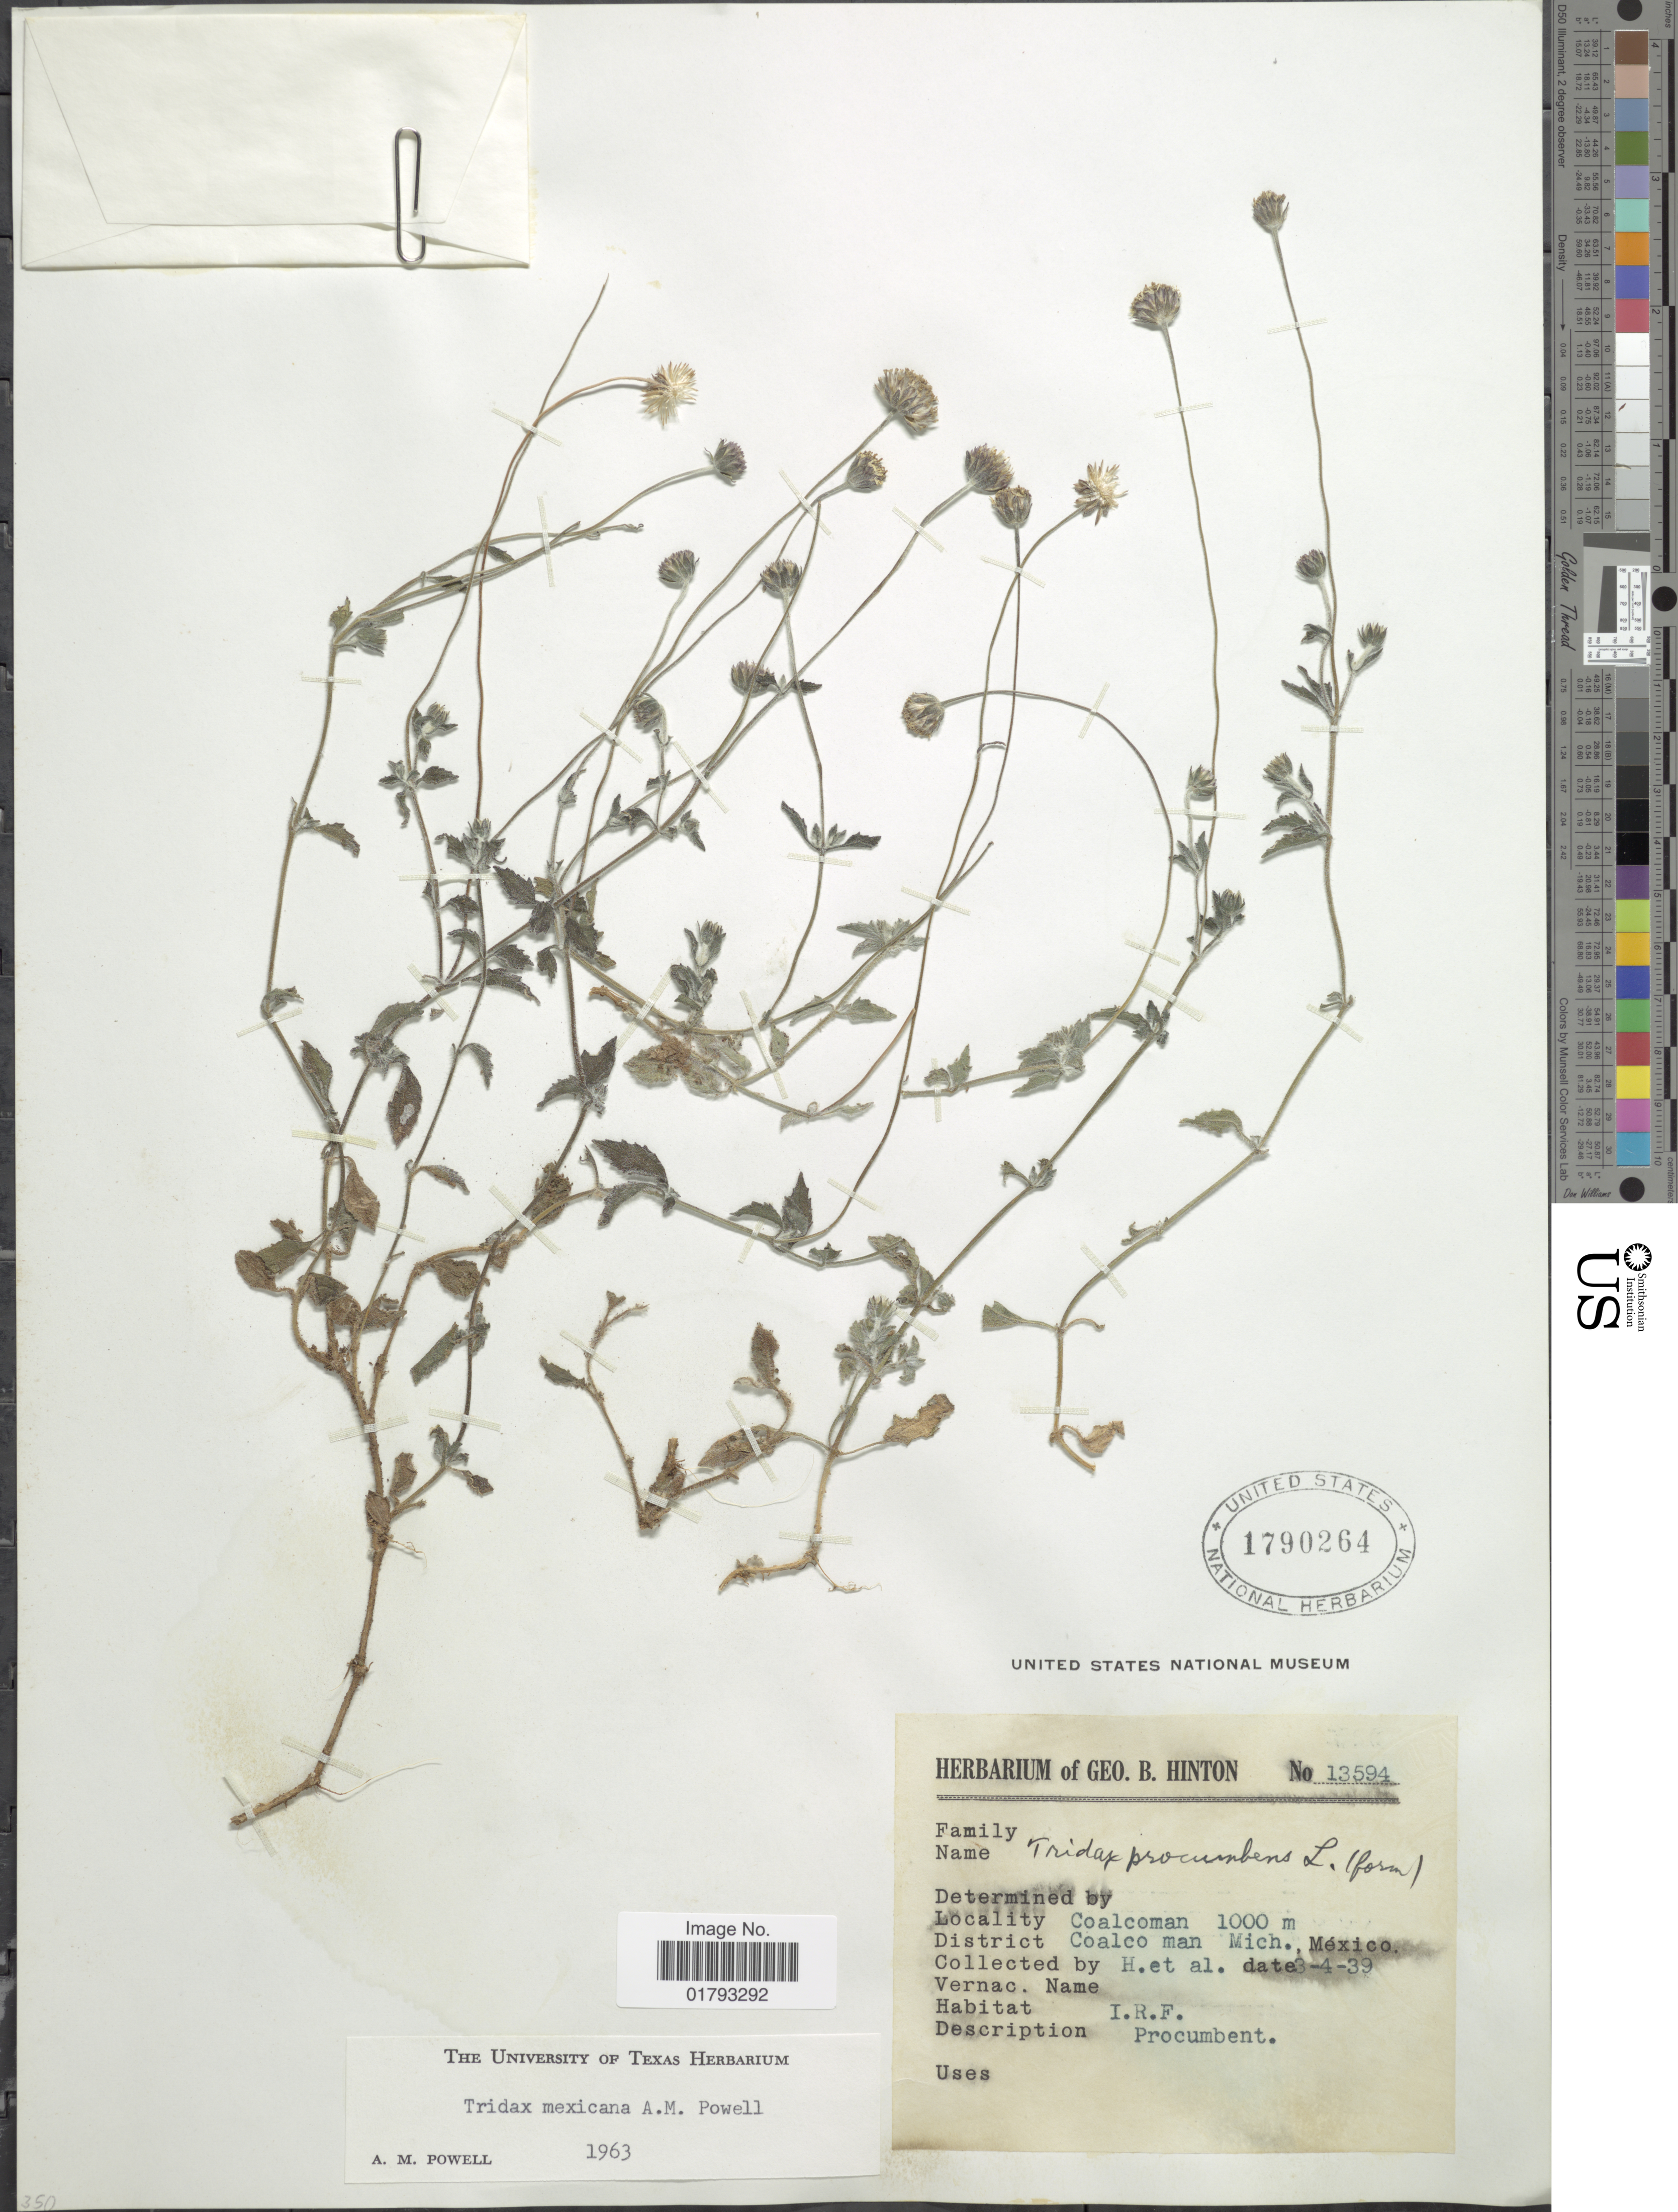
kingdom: Plantae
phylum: Tracheophyta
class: Magnoliopsida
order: Asterales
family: Asteraceae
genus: Tridax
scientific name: Tridax mexicana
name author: A.M. Powell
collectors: G. B. Hinton & et al.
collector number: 13594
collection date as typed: Transcribed d/m/y: 4/3/39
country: Mexico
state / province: Michoacán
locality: Coalcoman, Coalcoman, Mich, Mexico.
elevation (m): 1000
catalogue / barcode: US 1790264